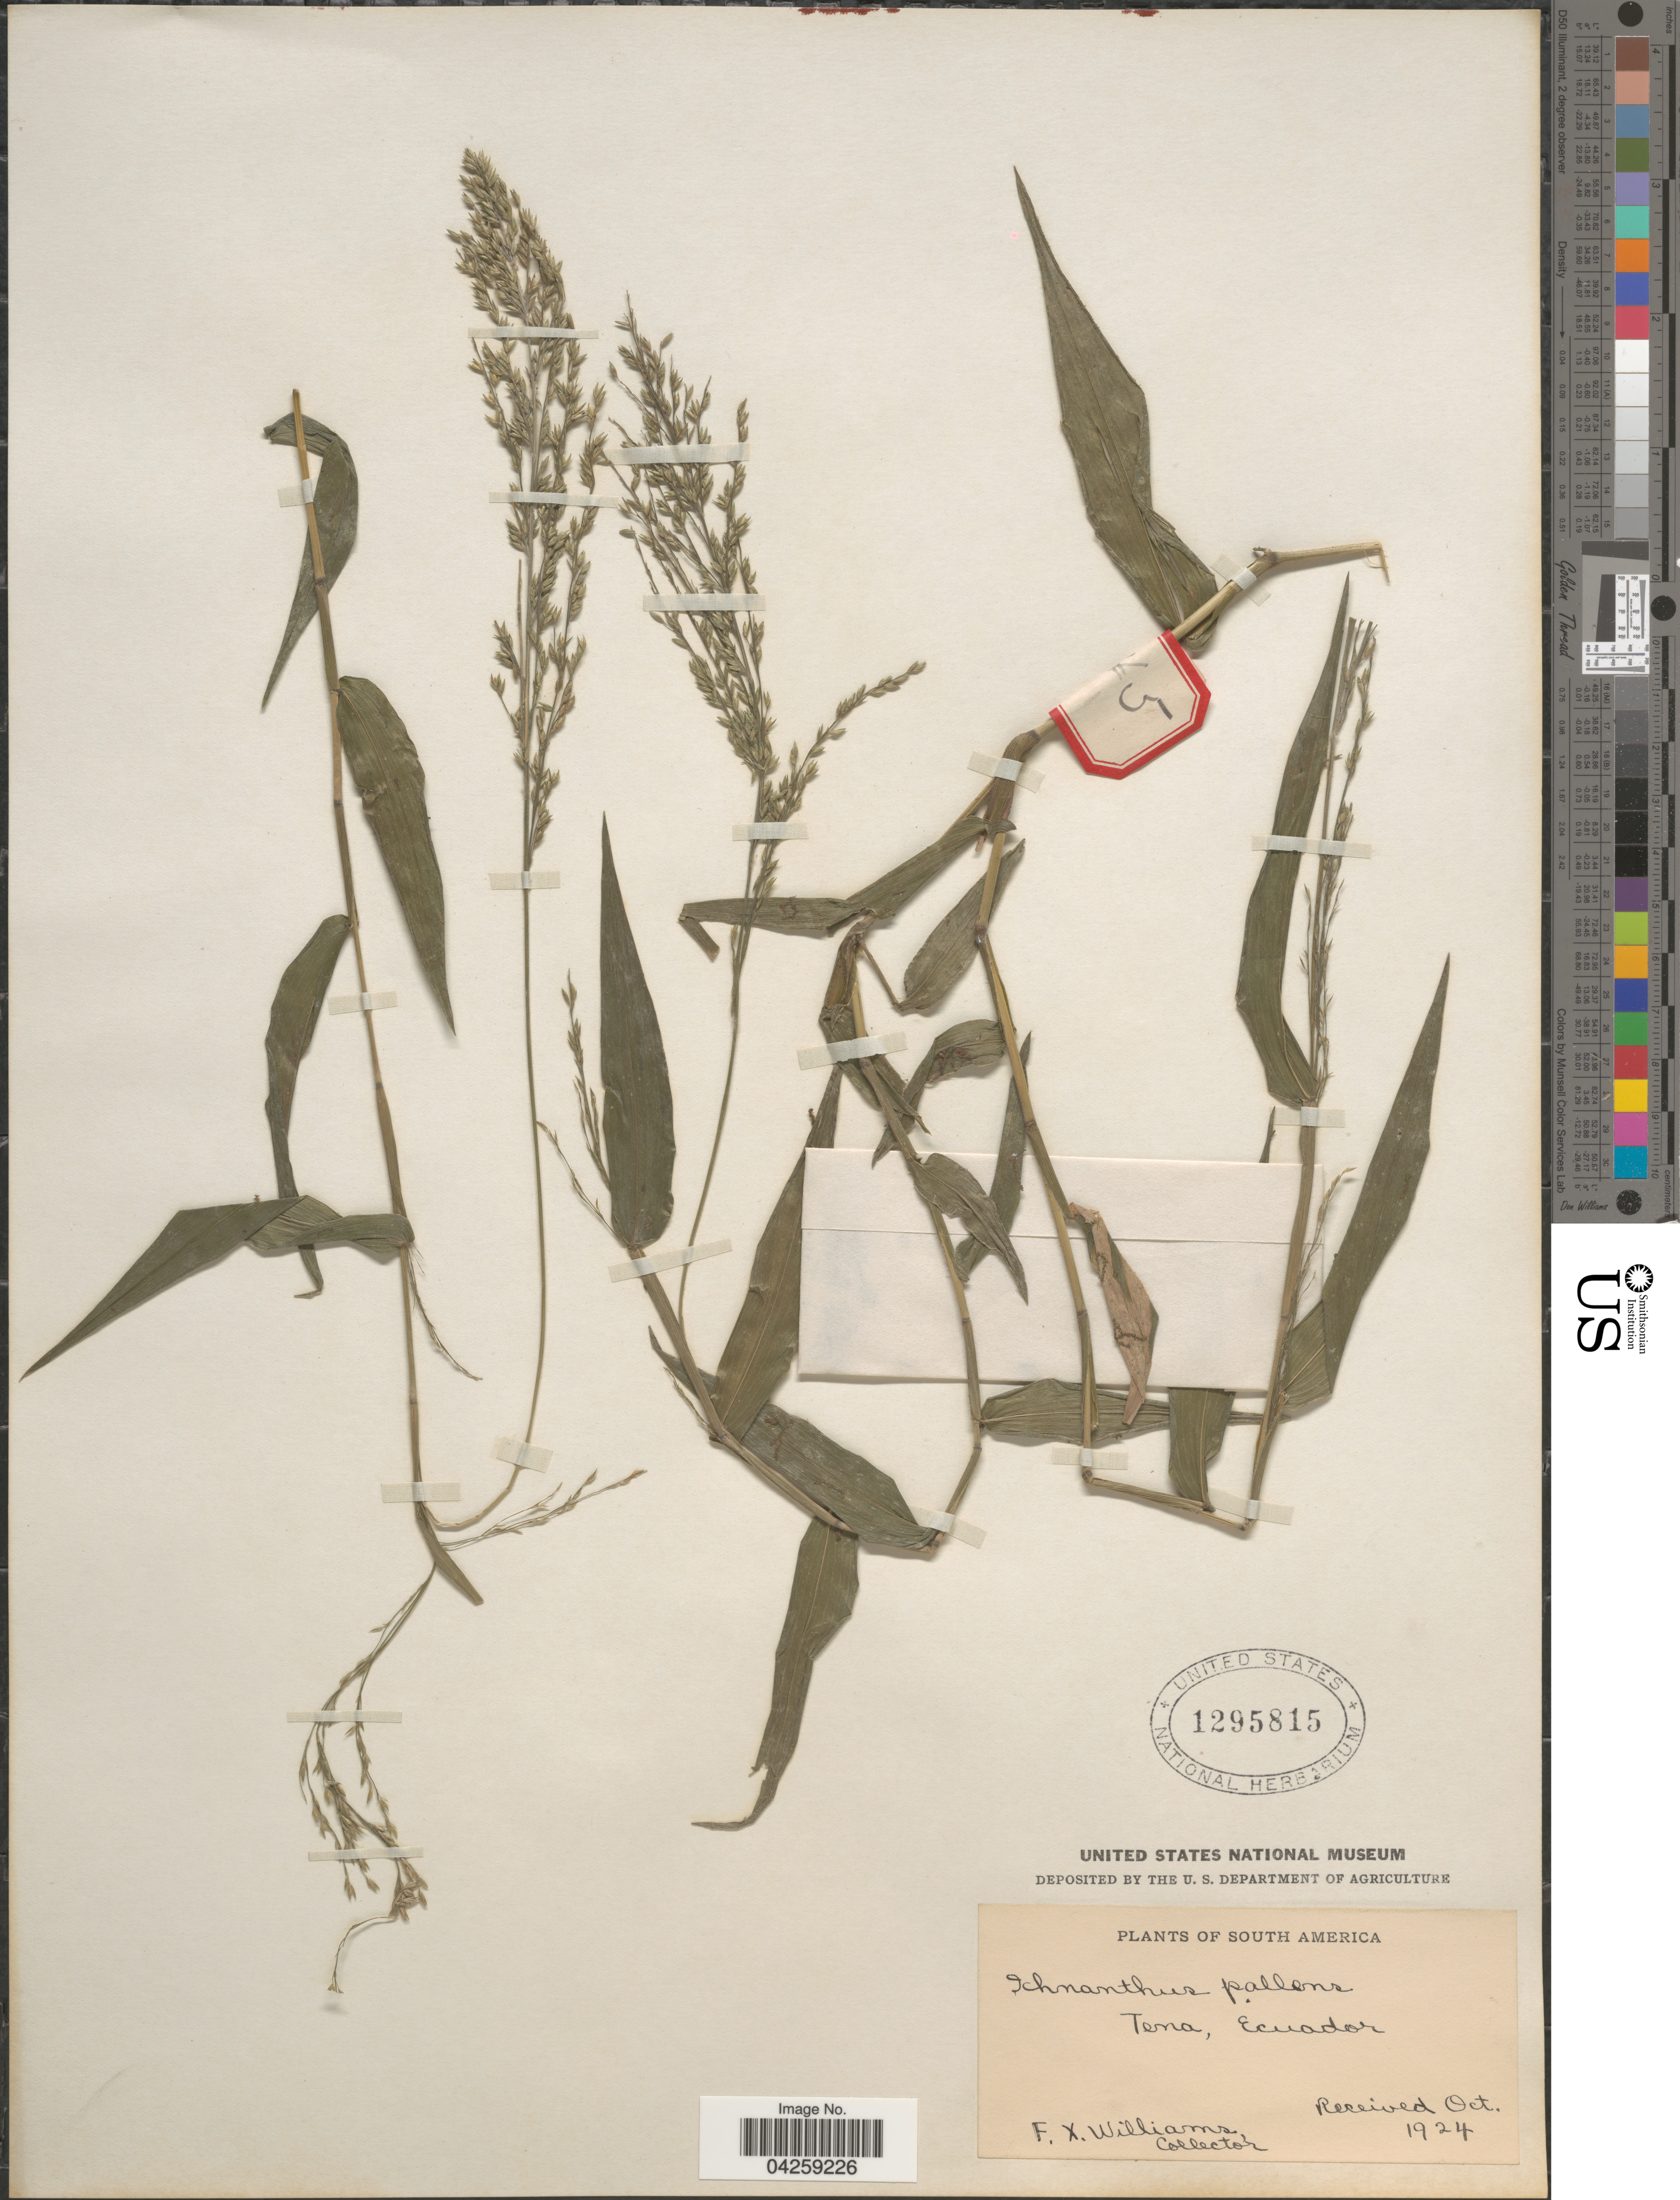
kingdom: Plantae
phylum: Tracheophyta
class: Liliopsida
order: Poales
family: Poaceae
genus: Ichnanthus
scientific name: Ichnanthus pallens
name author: (Sw.) Munro ex Benth.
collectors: F. Williams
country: Ecuador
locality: Tena.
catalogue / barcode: US 1295815